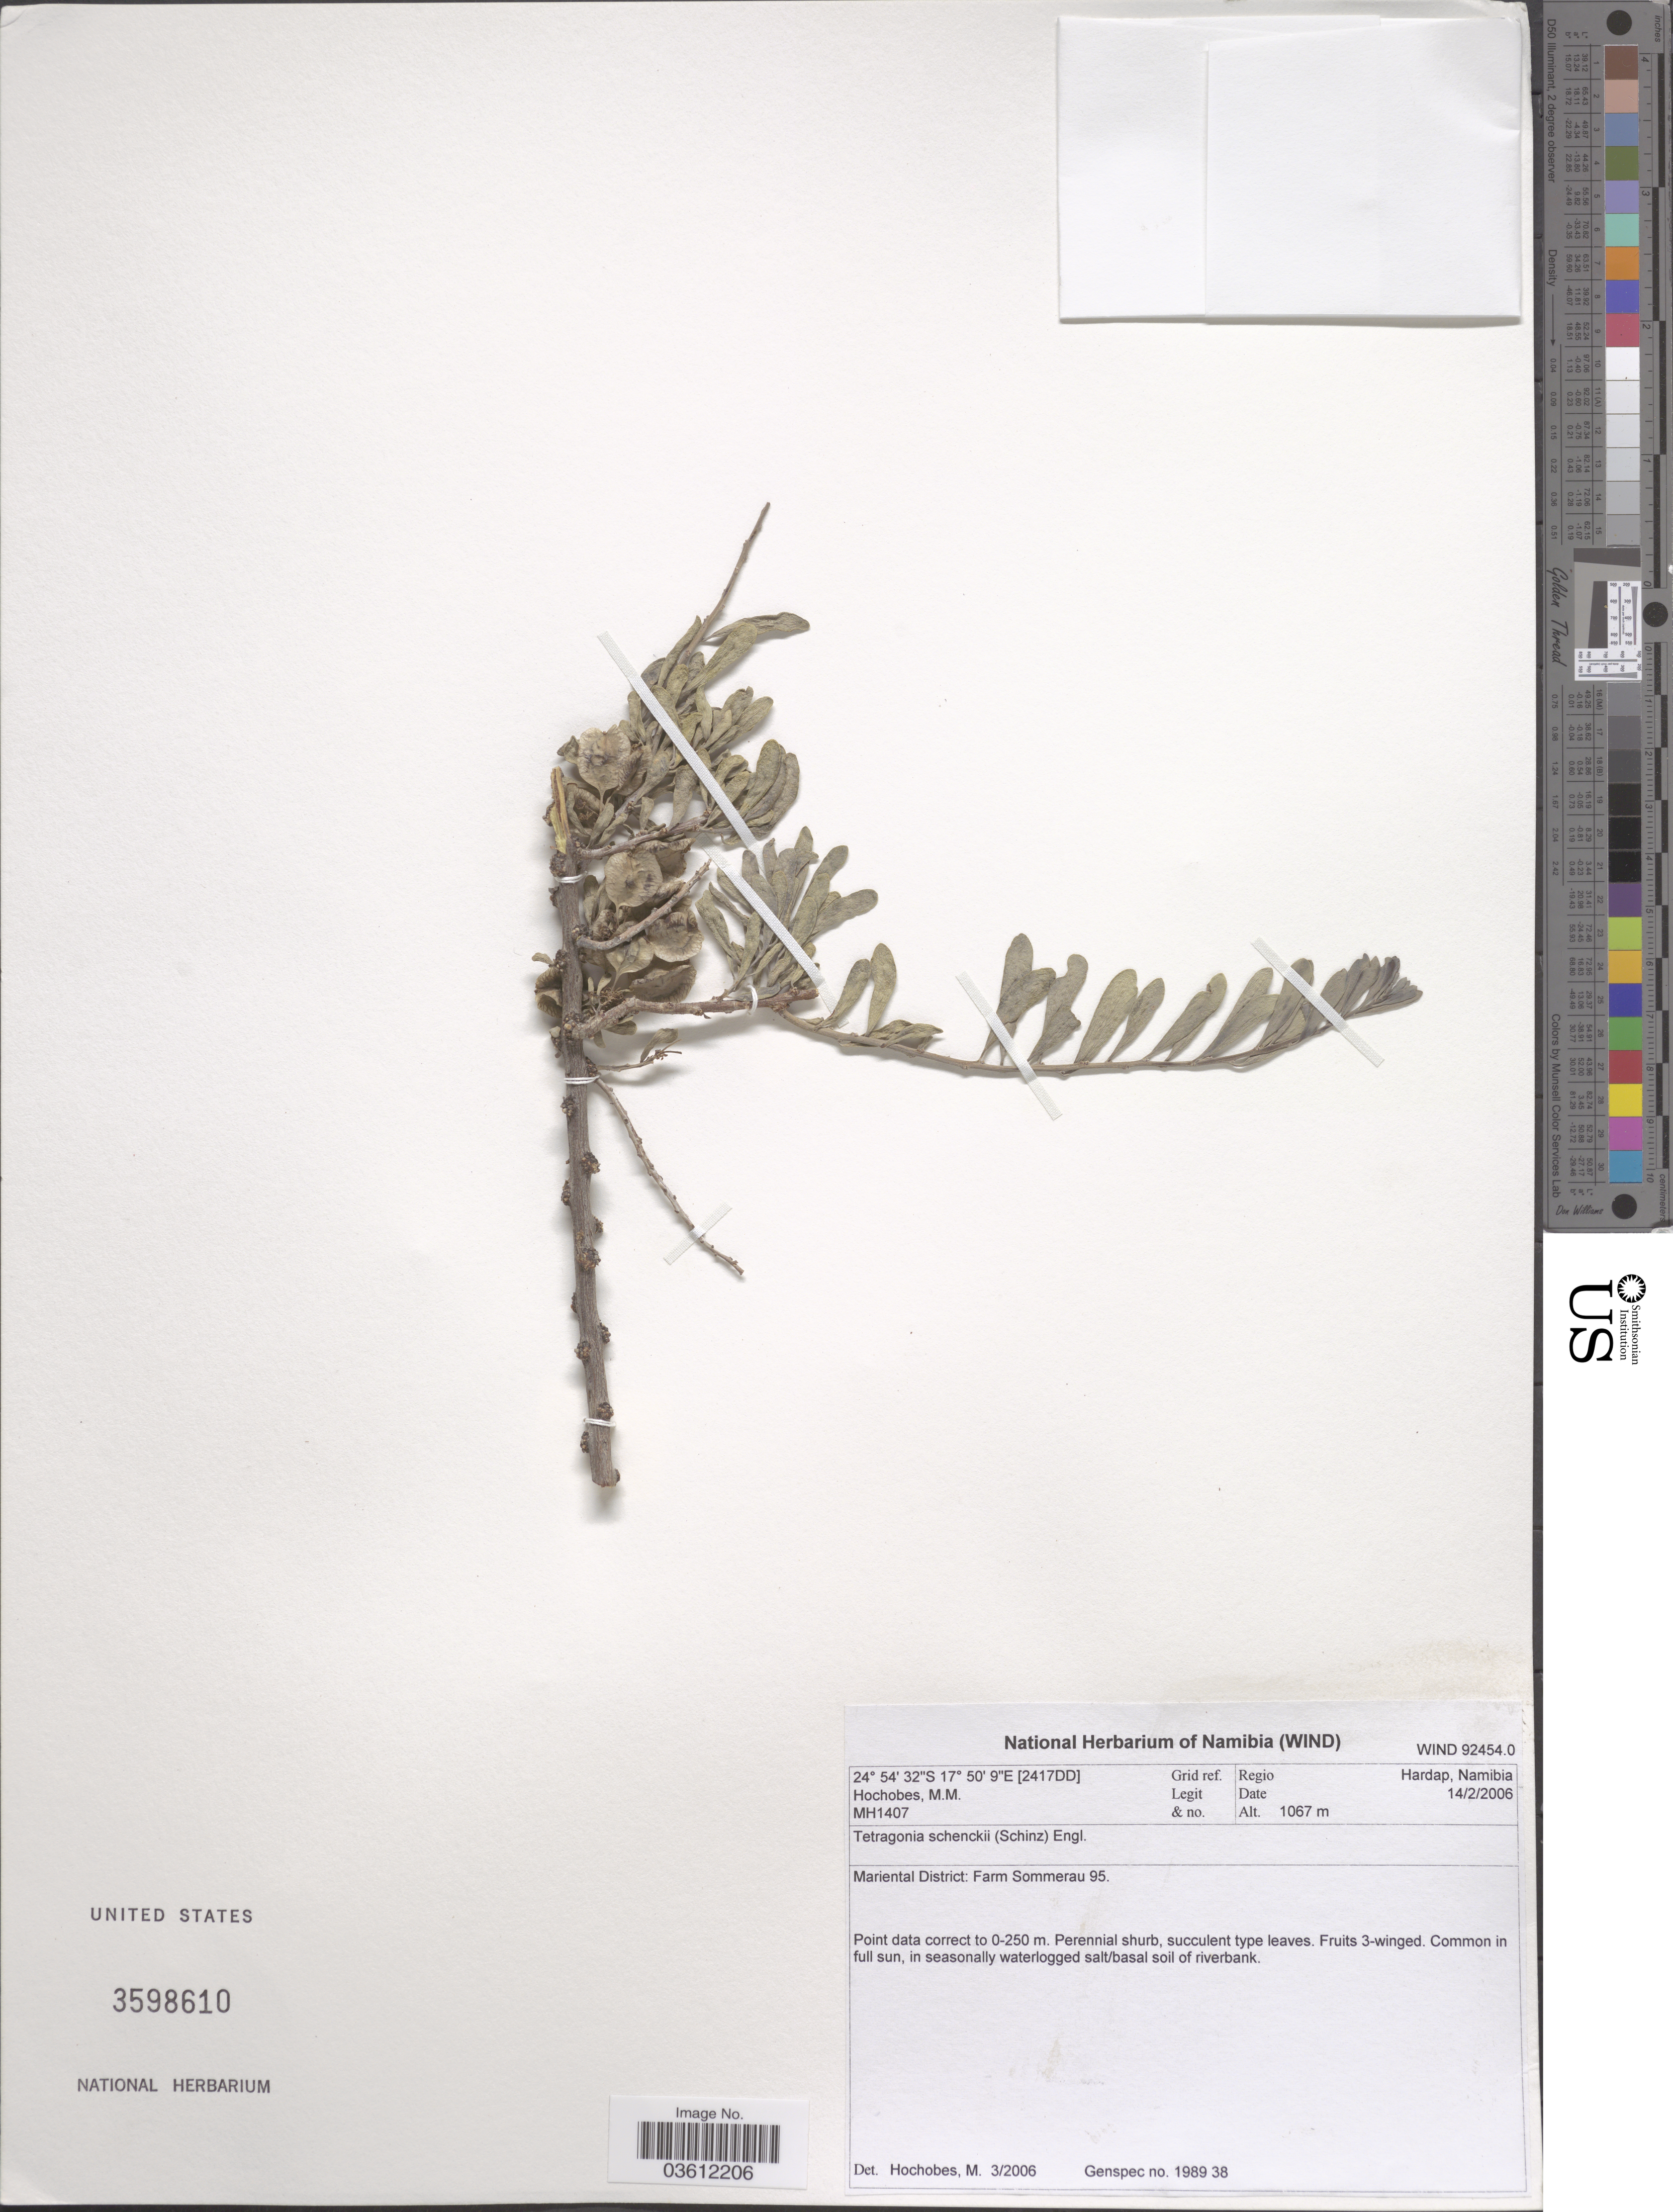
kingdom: Plantae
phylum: Tracheophyta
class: Magnoliopsida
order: Caryophyllales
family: Aizoaceae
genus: Anisostigma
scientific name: Anisostigma schenckii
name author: (Schinz) Schinz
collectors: M. Hochobes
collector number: MH1407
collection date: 2006-02-14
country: Namibia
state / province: Hardap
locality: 2417DD Grid ref. Mariental District: Farm Sommerau 95.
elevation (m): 1067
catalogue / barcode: US 3598610